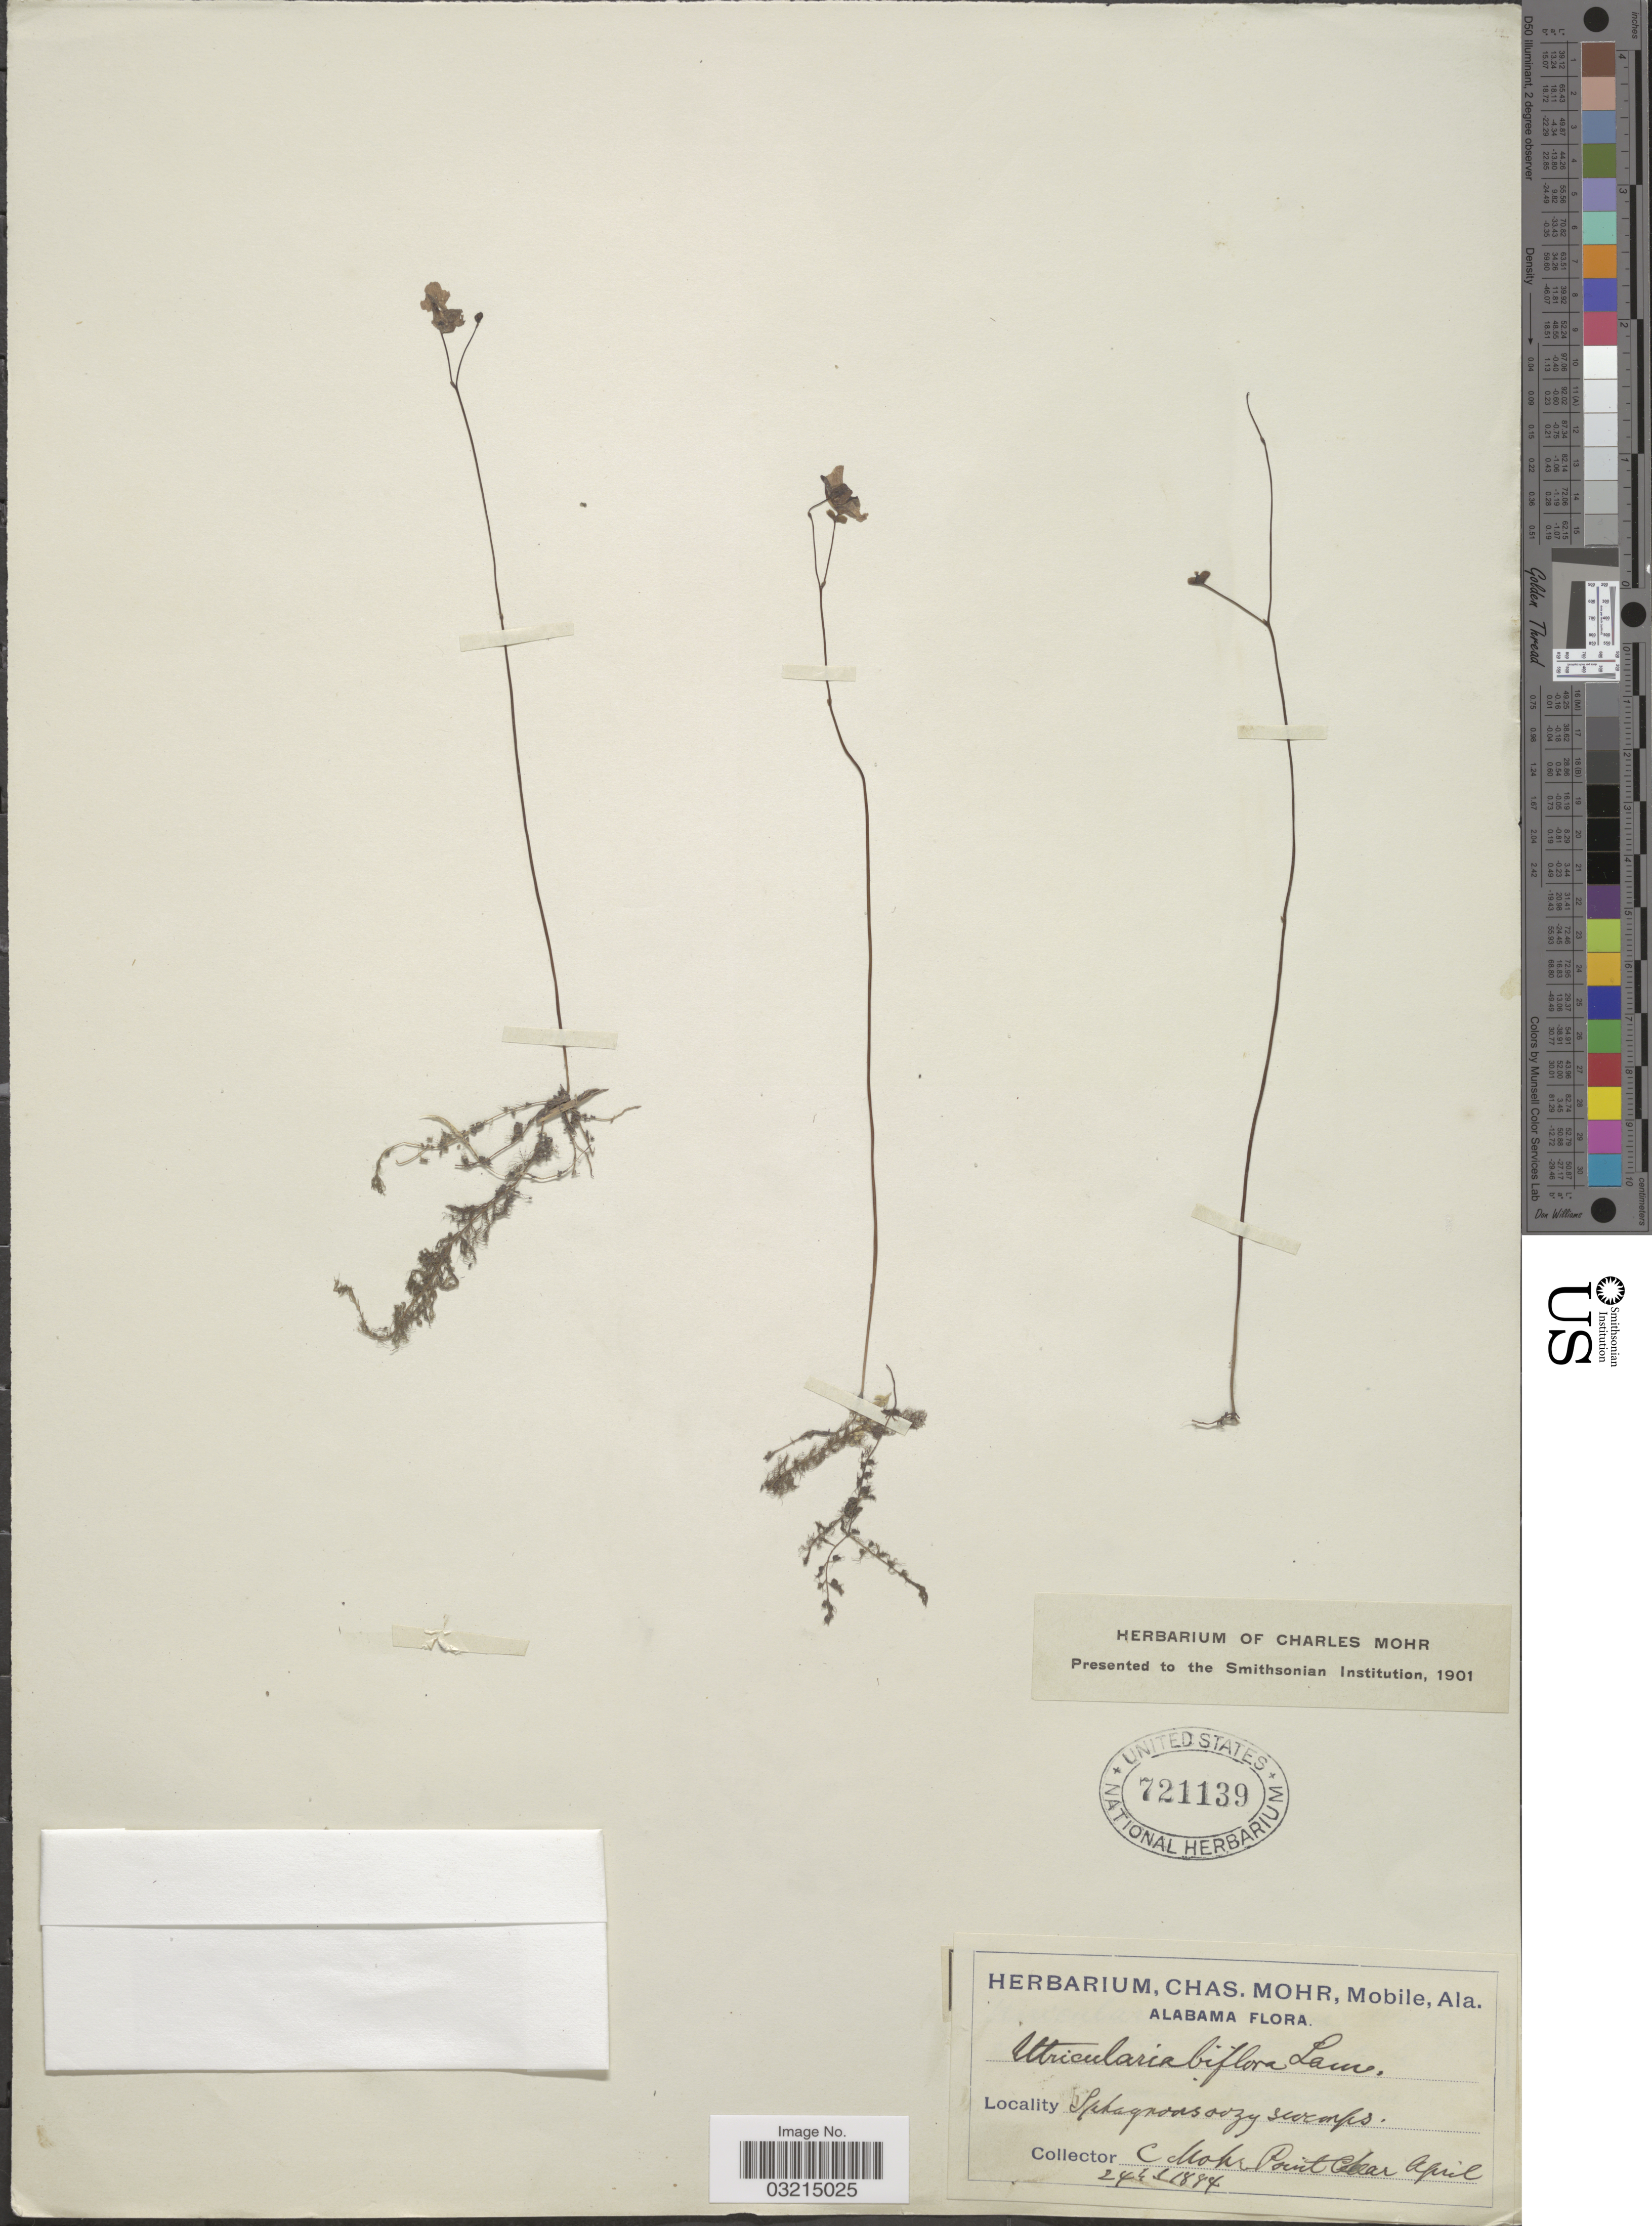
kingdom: Plantae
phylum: Tracheophyta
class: Magnoliopsida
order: Lamiales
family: Lentibulariaceae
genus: Utricularia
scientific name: Utricularia biflora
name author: Lam.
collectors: Mohr, C. T. (herbarium)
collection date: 1884-04-24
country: United States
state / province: Alabama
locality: Point Clear.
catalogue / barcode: US 721139